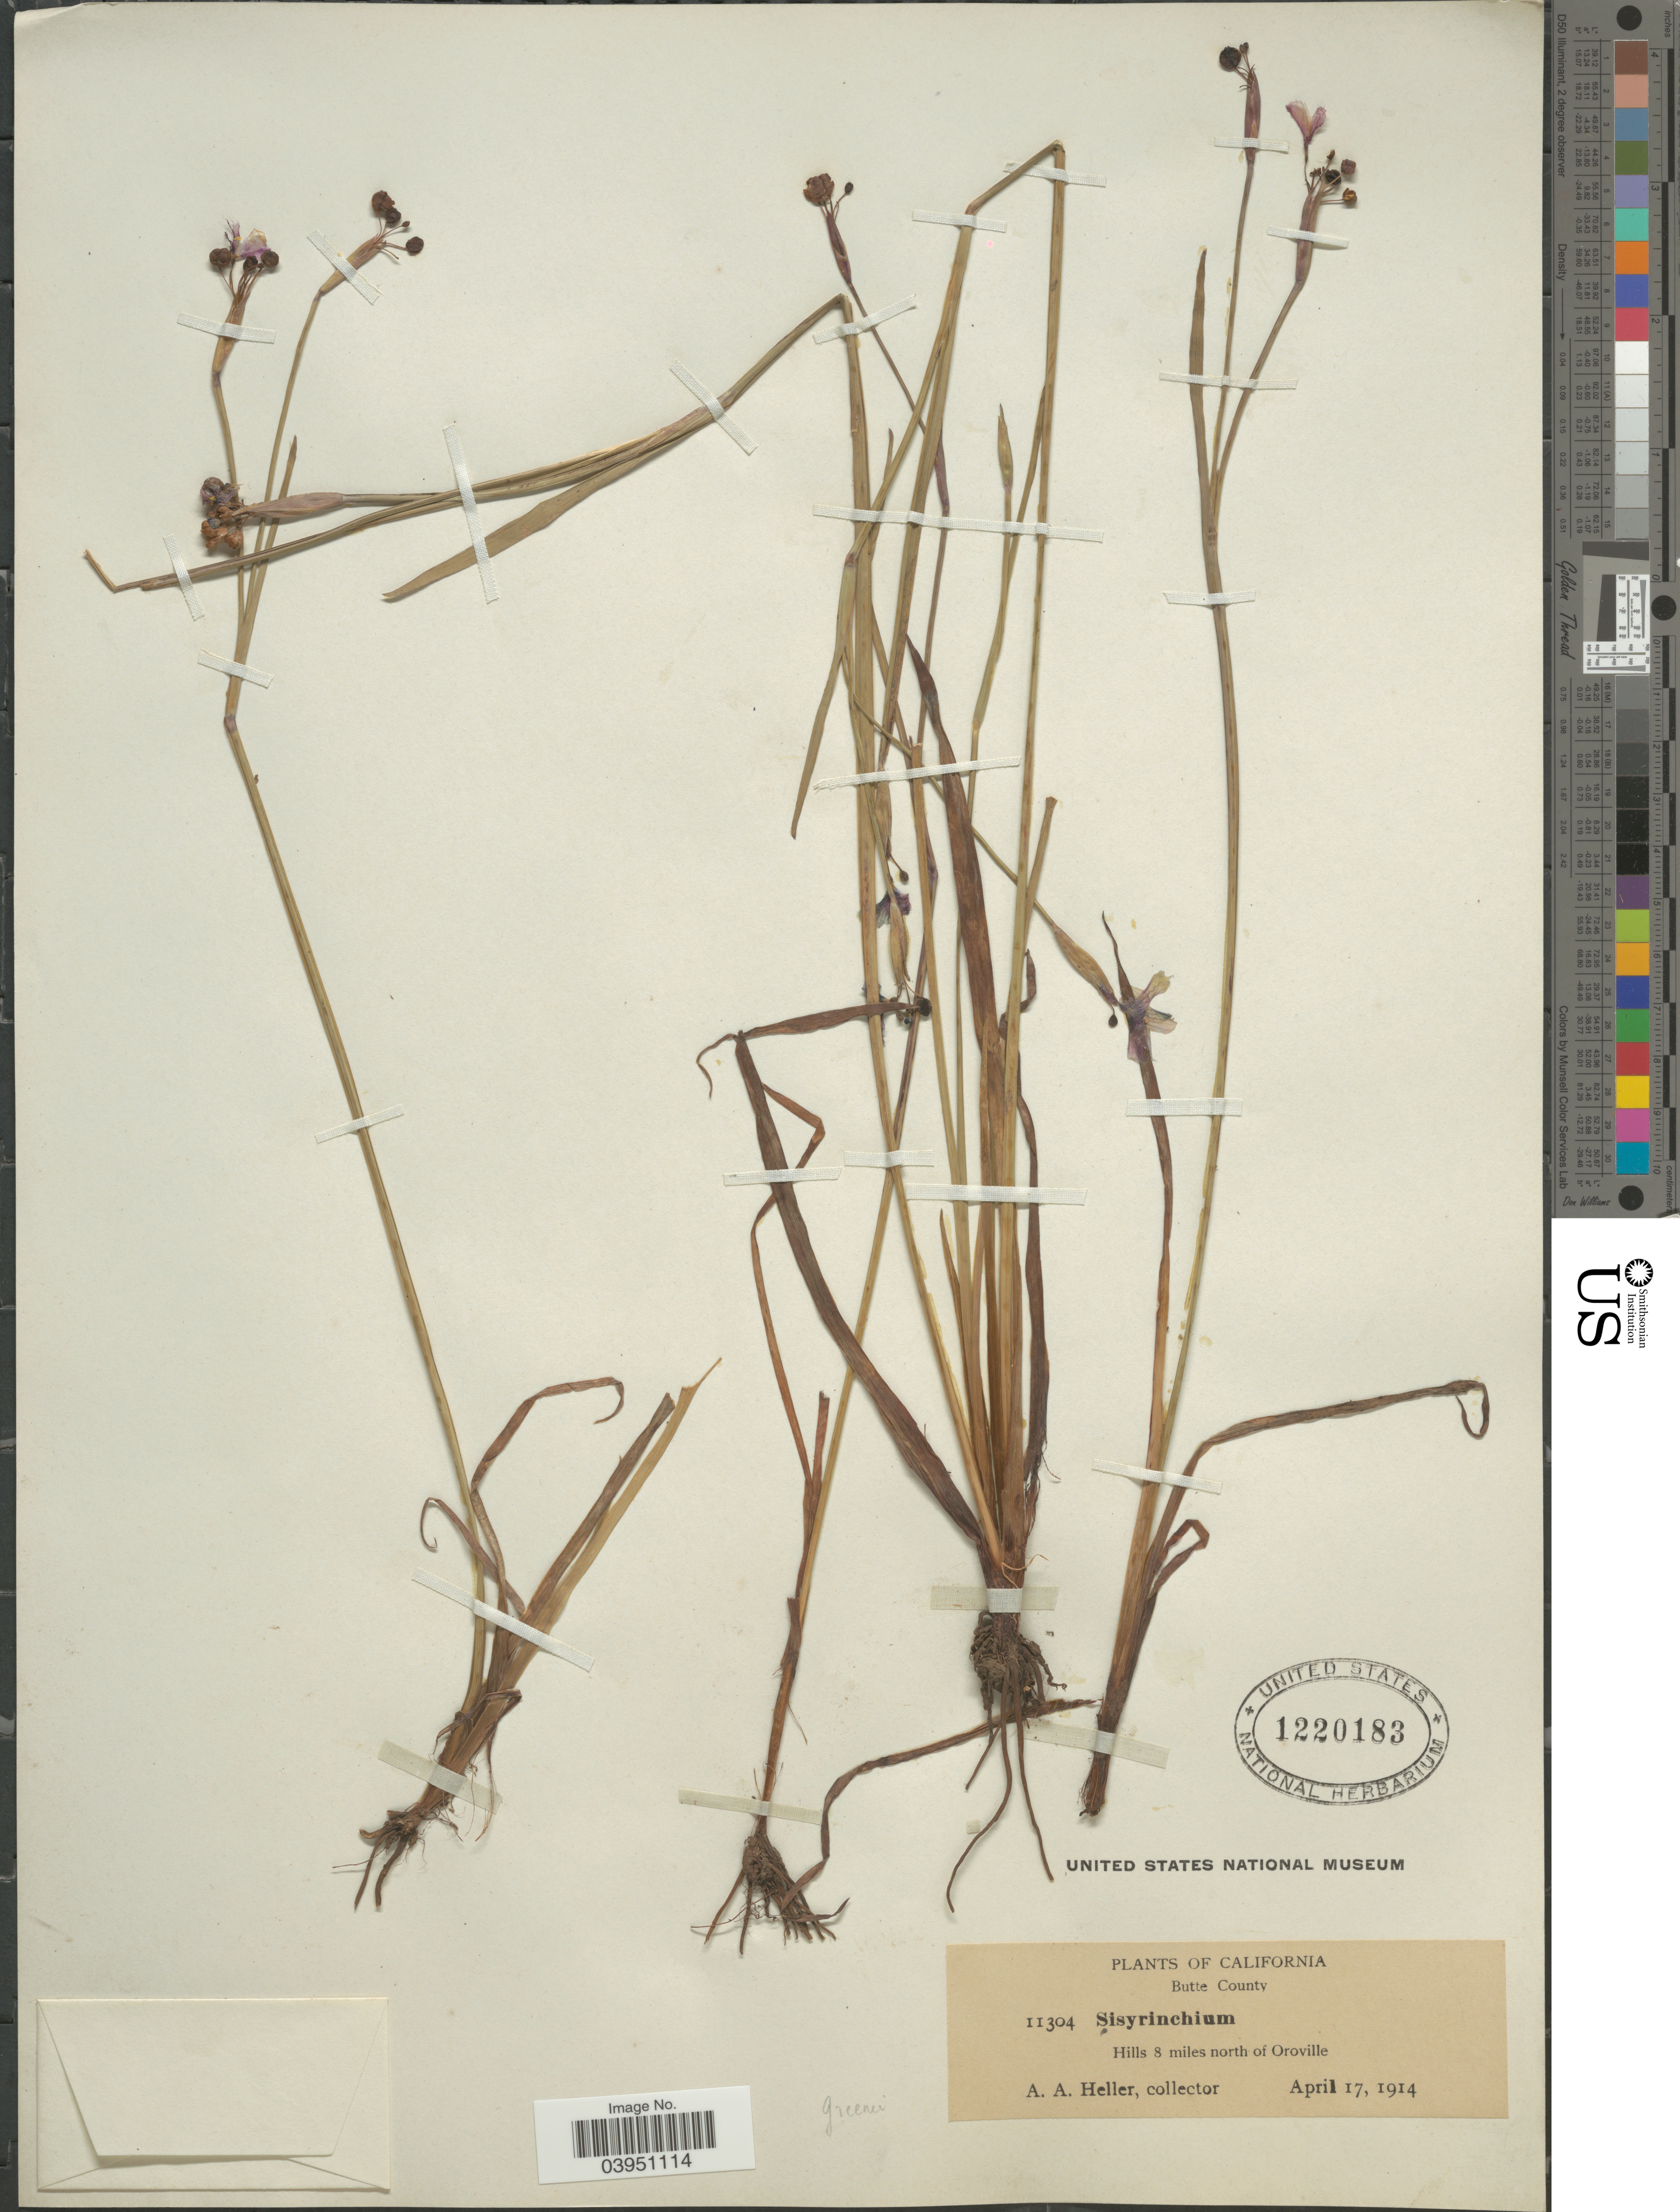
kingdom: Plantae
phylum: Tracheophyta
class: Liliopsida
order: Asparagales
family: Iridaceae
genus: Sisyrinchium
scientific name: Sisyrinchium greenei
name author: E.P. Bicknell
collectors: A. A. Heller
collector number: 11304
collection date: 1914-04-17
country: United States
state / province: California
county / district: Butte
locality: Butte County. Hills 8 miles north of Oroville.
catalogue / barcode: US 1220183